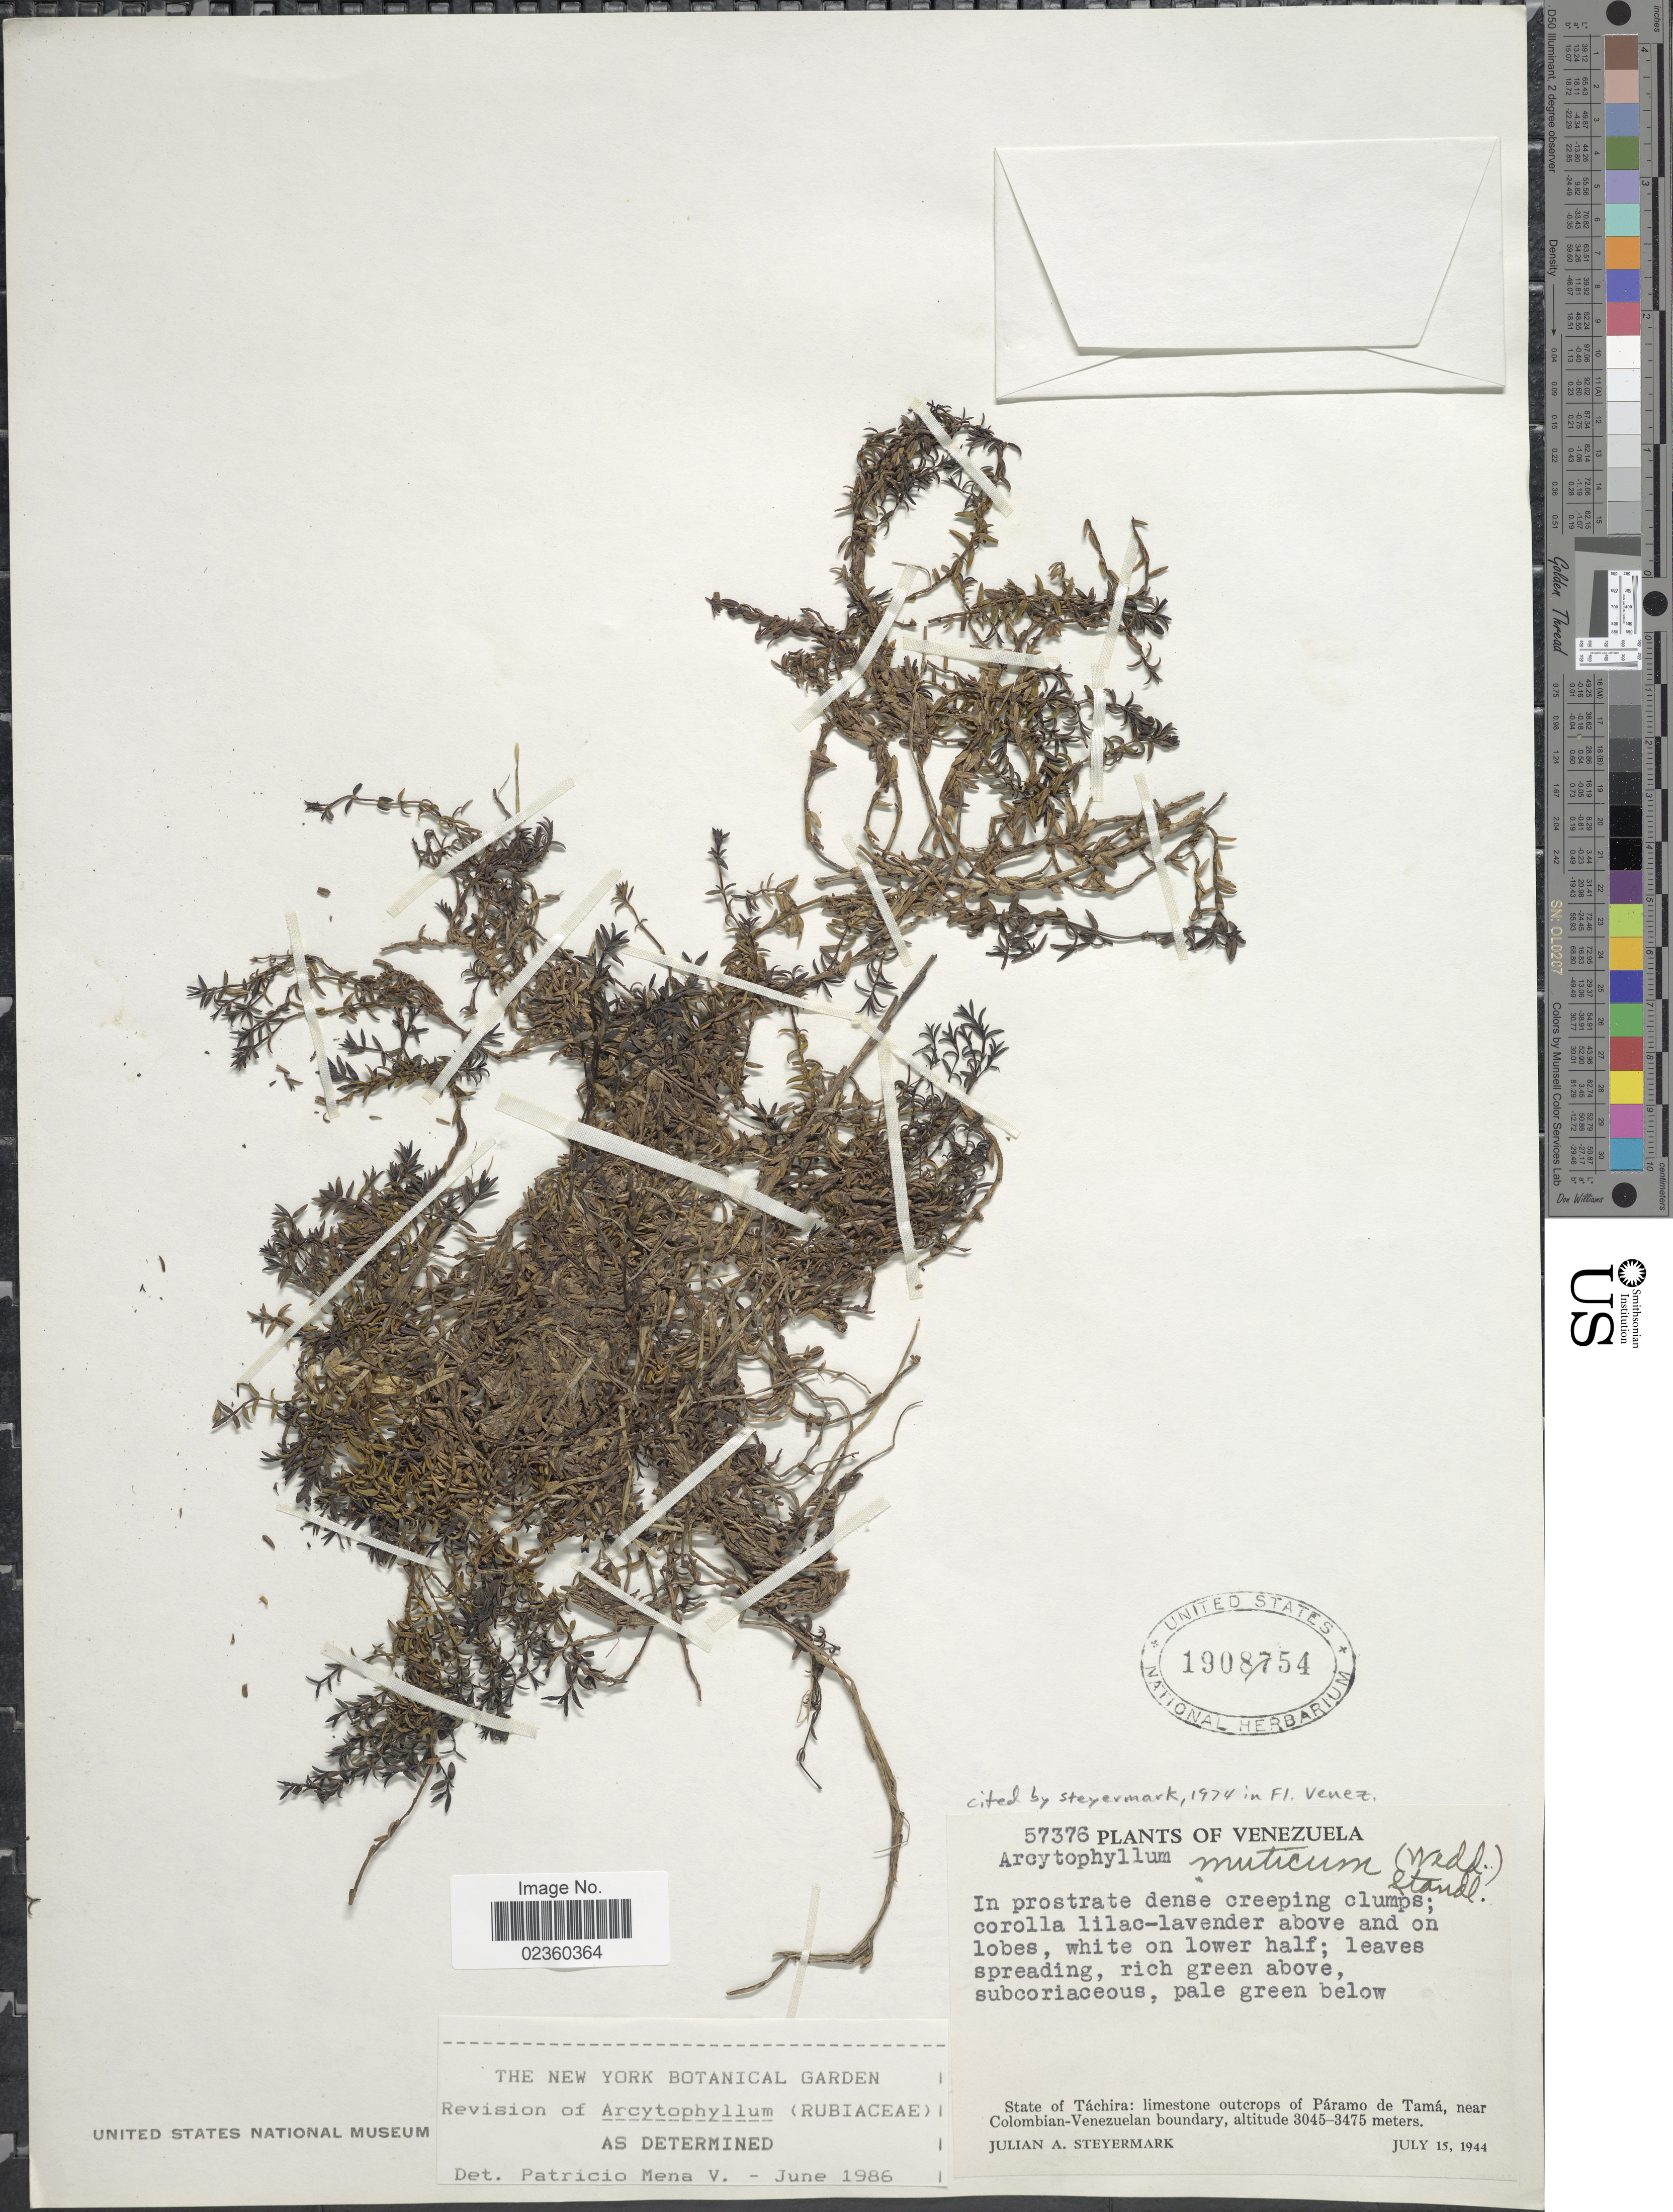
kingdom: Plantae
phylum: Tracheophyta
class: Magnoliopsida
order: Gentianales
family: Rubiaceae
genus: Arcytophyllum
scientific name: Arcytophyllum muticum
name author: (Wedd.) Standl.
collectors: J. Steyermark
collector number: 57376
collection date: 1944-07-15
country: Venezuela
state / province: Tachira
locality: State of Táchira: limestone outcrops of Páramo de Tamá, near Colombian-Venezuelan boundary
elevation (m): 3045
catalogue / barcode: US 1908754